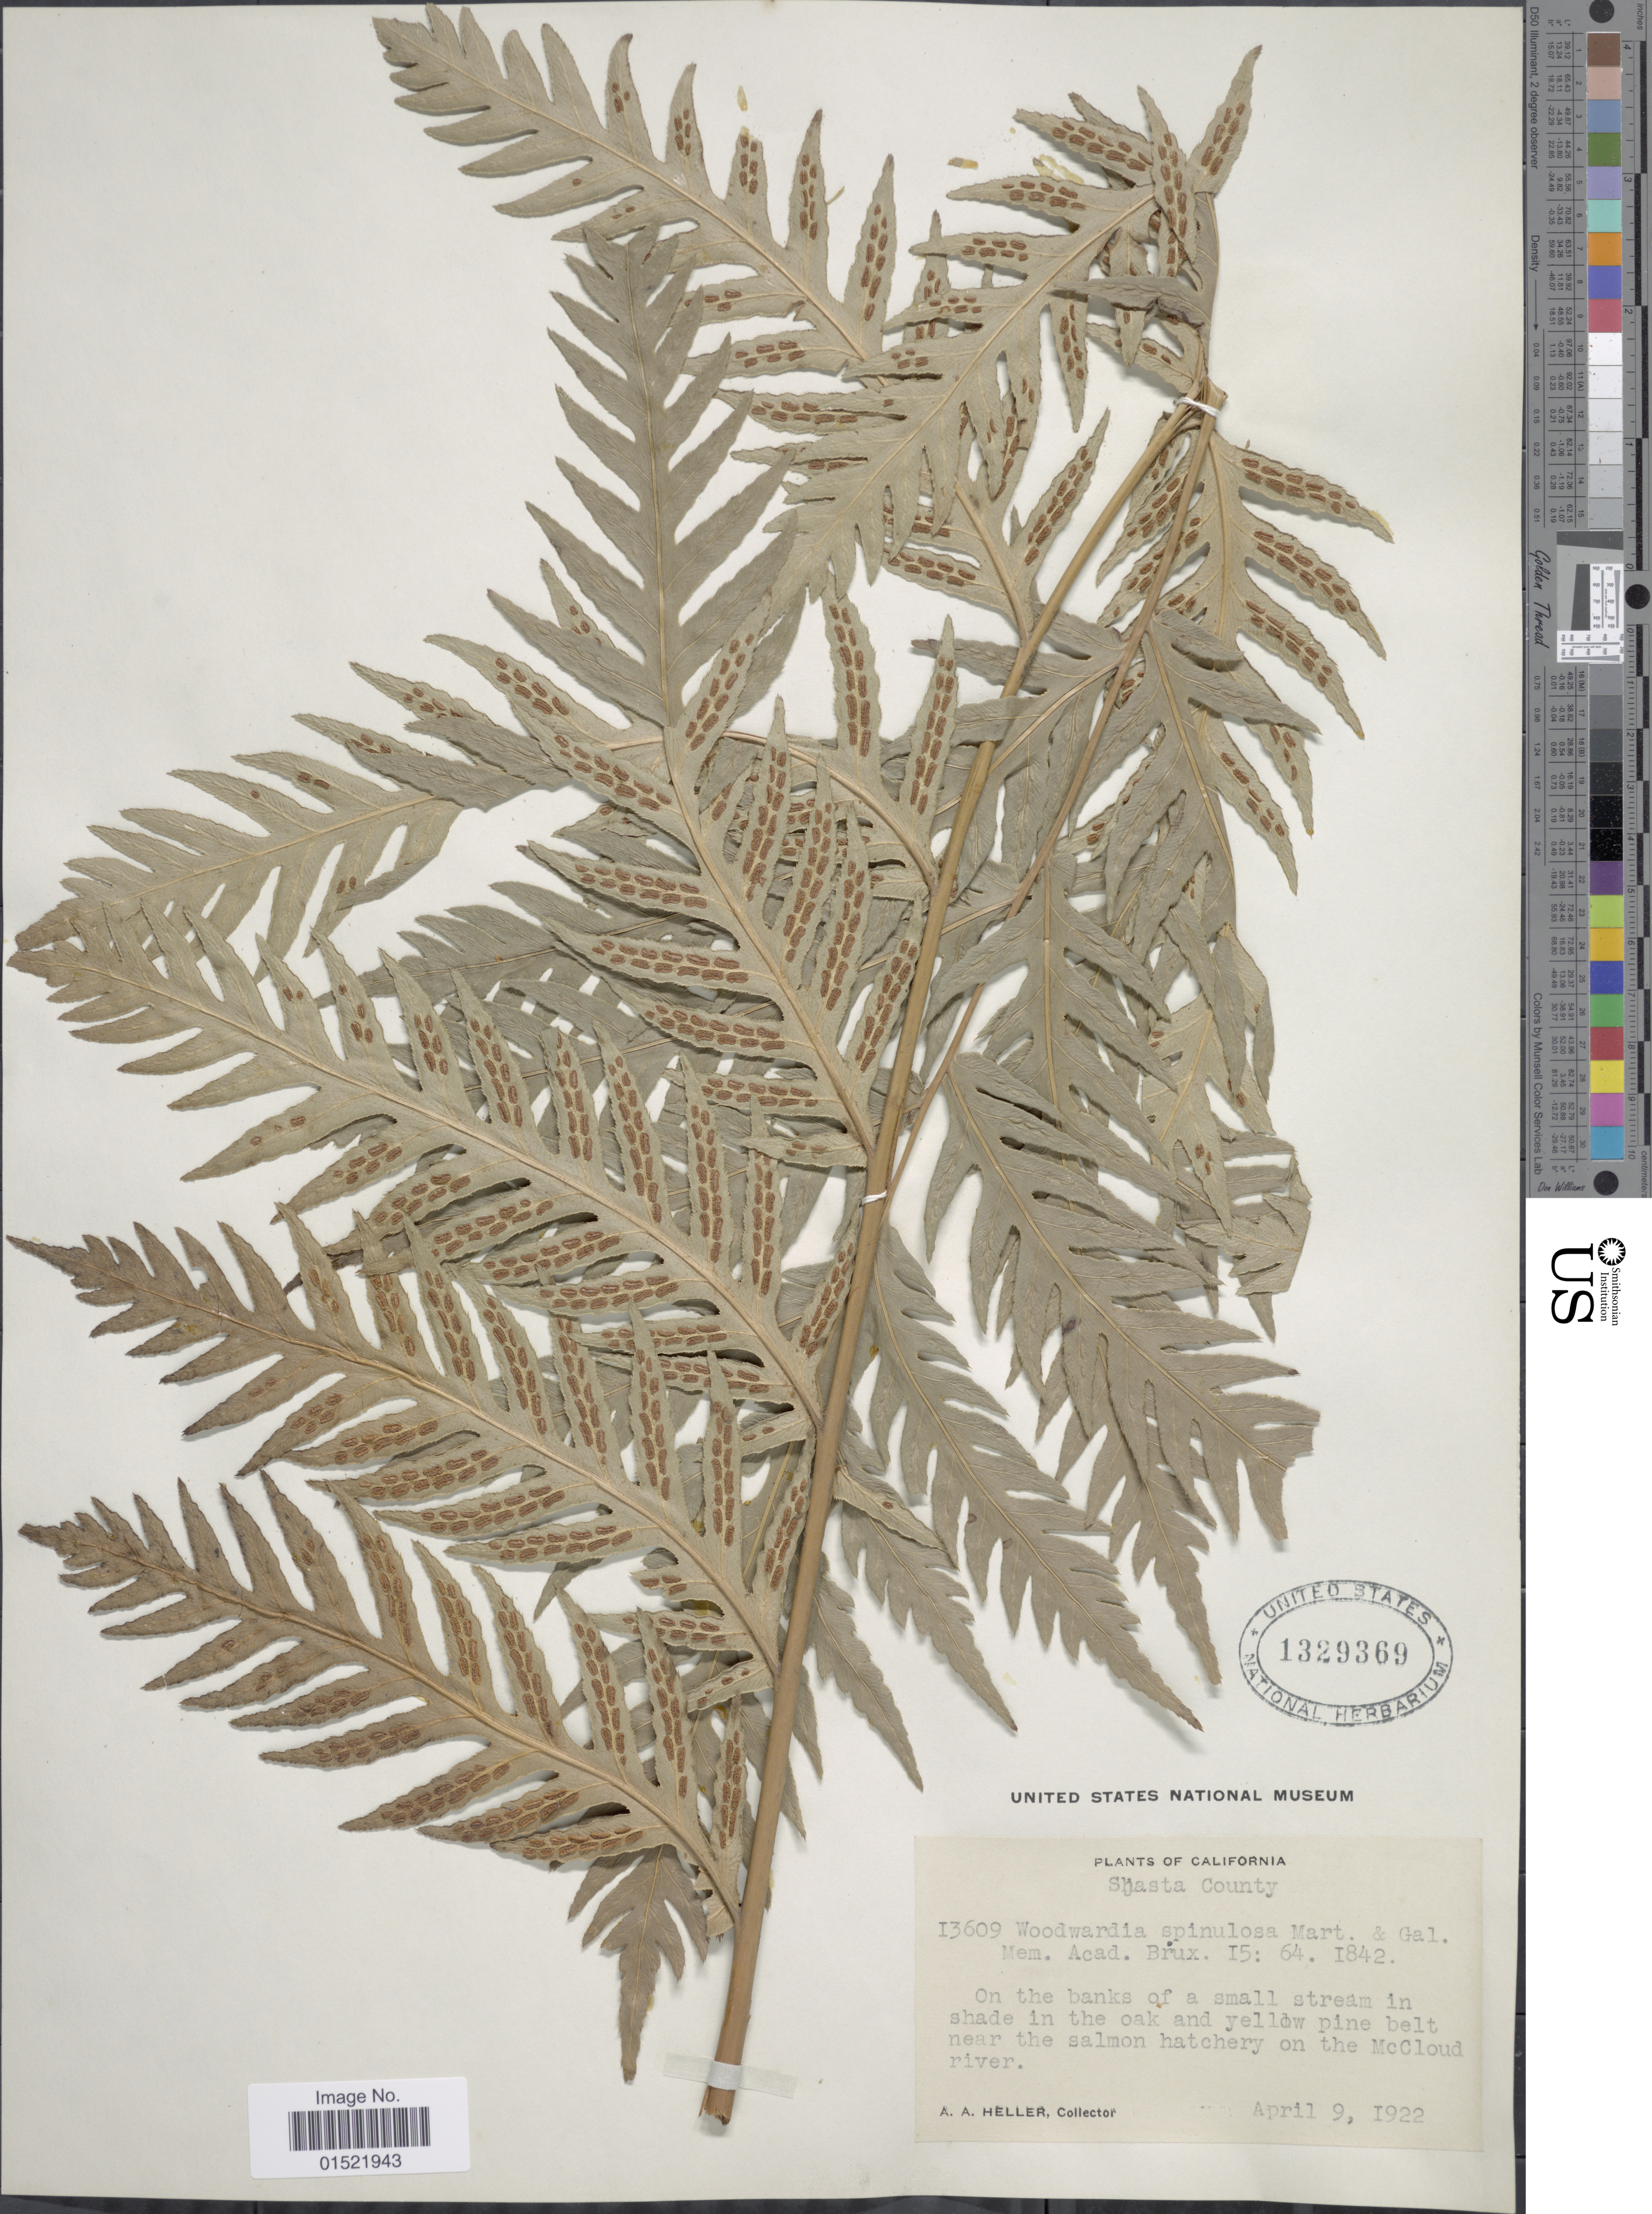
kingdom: Plantae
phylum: Tracheophyta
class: Polypodiopsida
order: Polypodiales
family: Blechnaceae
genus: Woodwardia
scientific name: Woodwardia fimbriata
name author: Sm.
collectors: A. A. Heller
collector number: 13609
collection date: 1922-04-09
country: United States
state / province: California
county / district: Shasta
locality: Shasta County, near the salmon hatchery on the McCloud river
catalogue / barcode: US 1329369